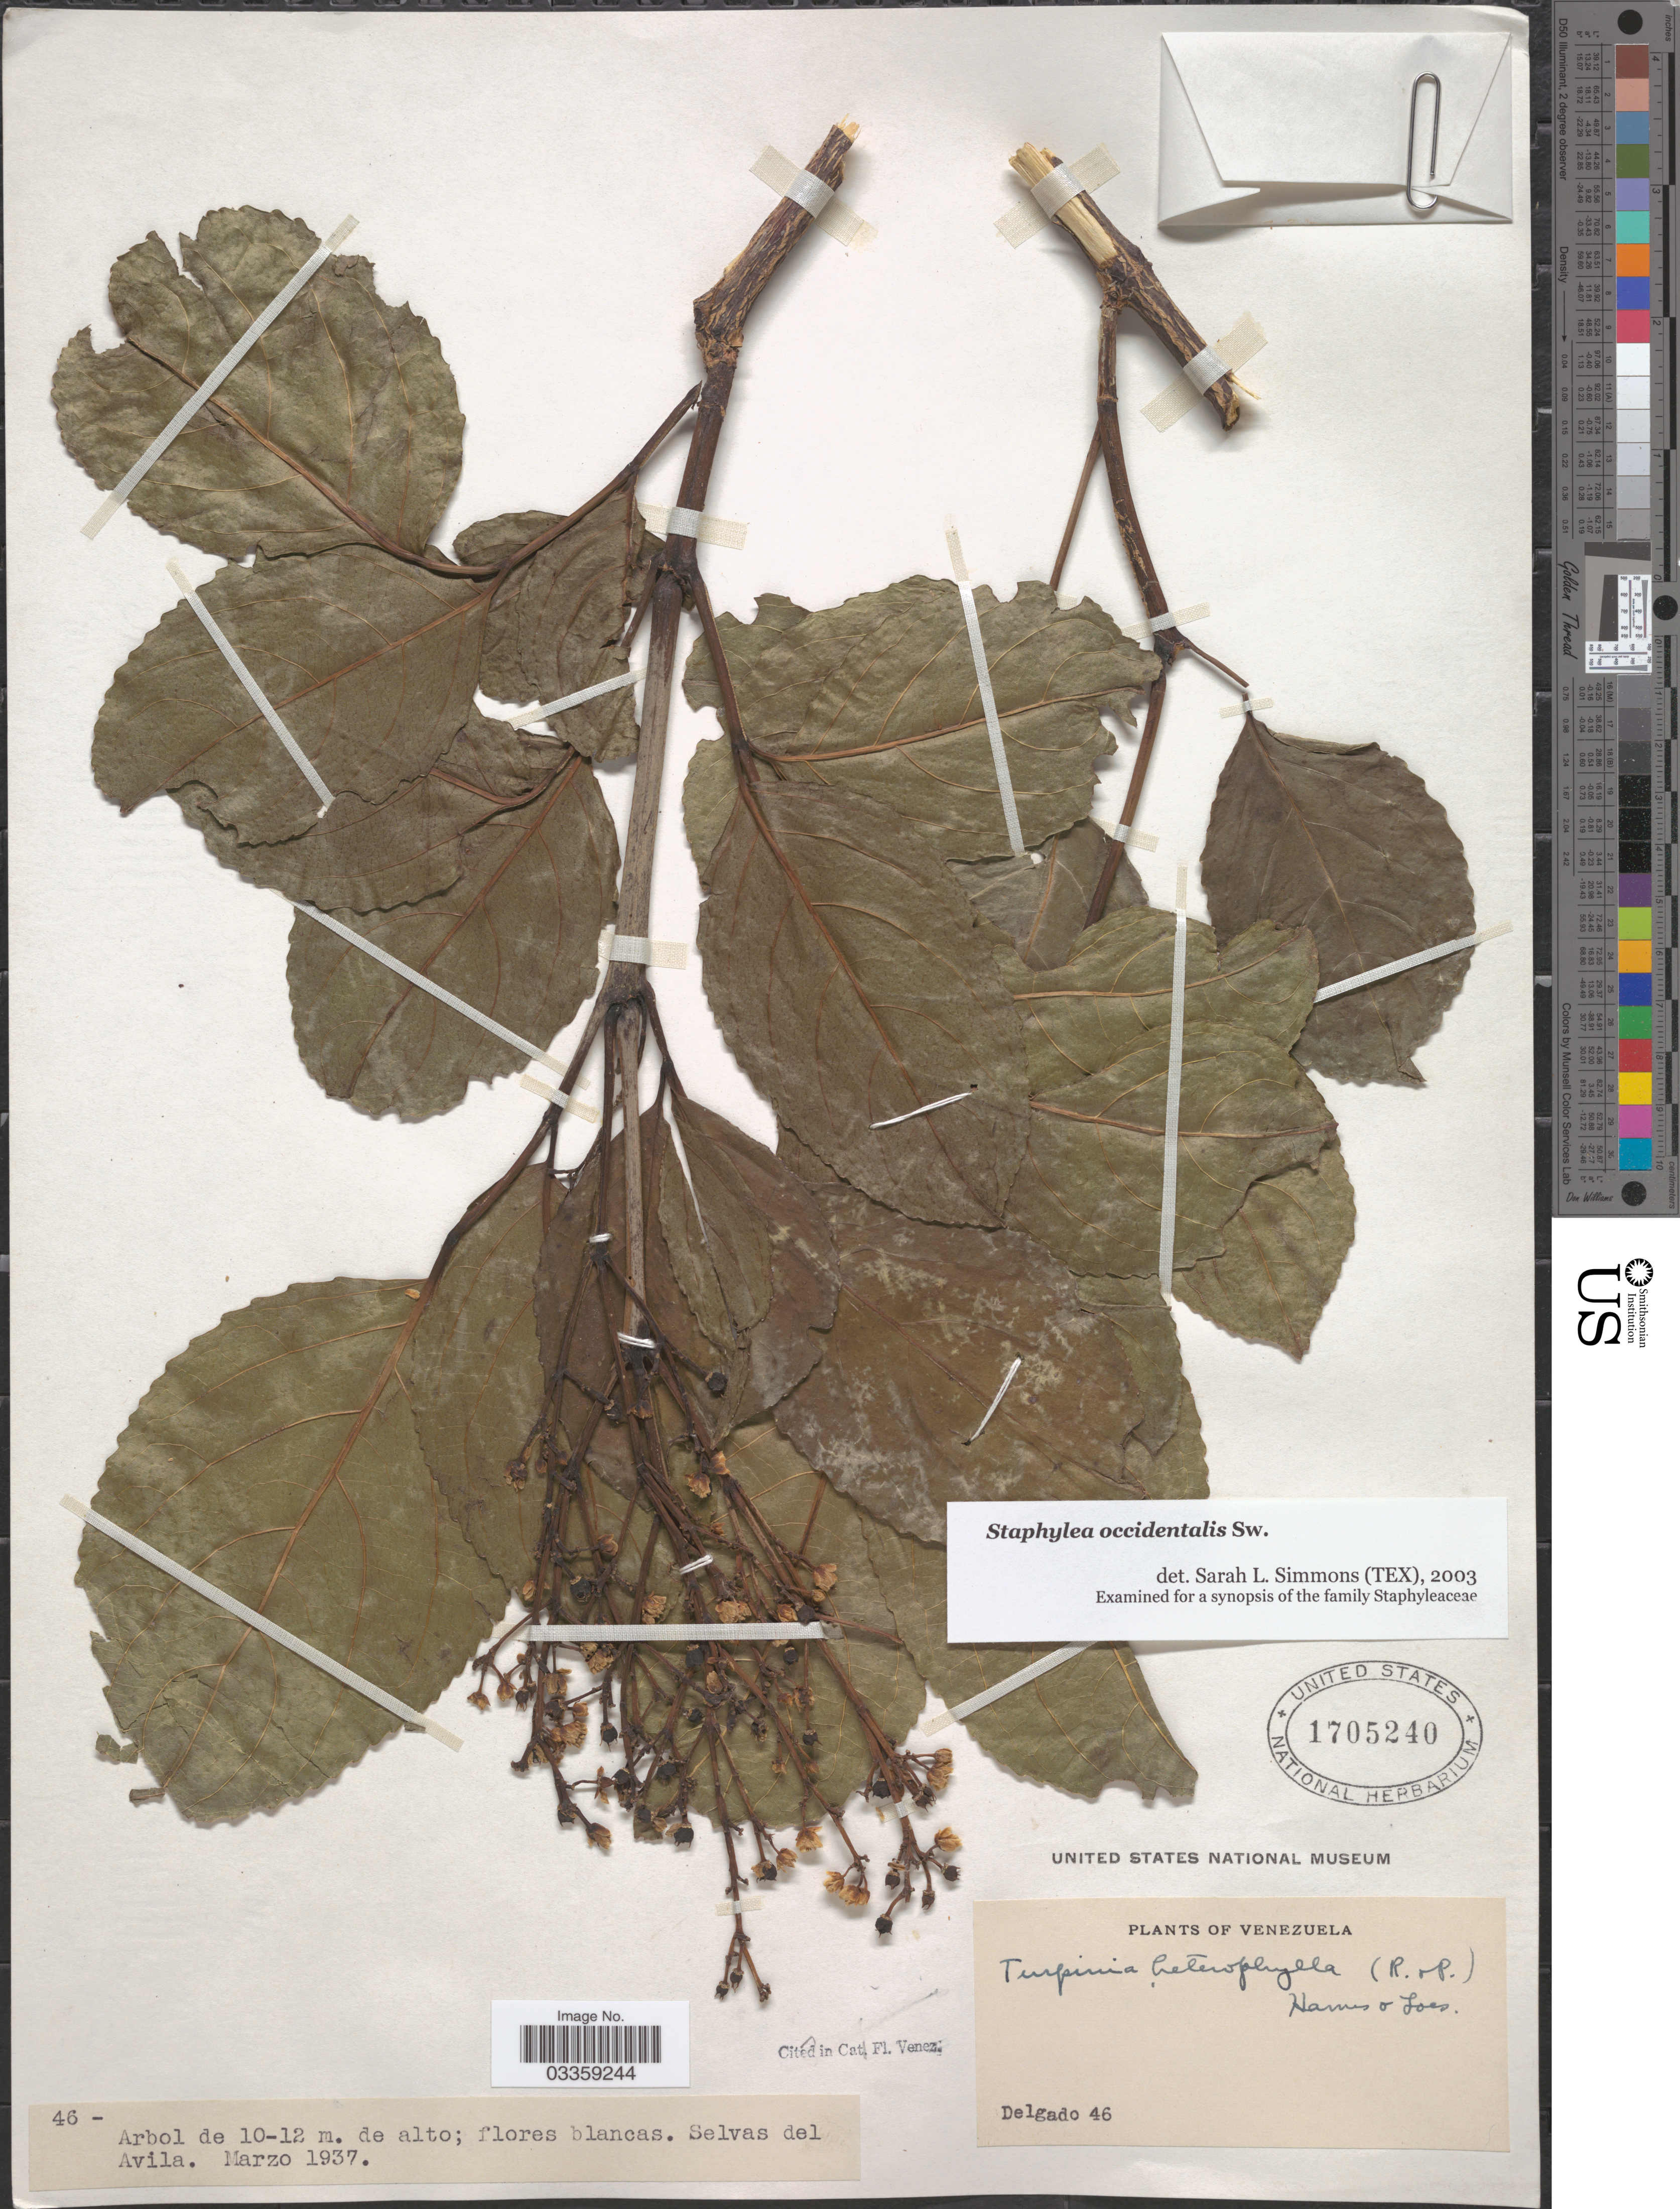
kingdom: Plantae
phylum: Tracheophyta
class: Magnoliopsida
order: Crossosomatales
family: Staphyleaceae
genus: Turpinia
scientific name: Turpinia occidentalis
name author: (Sw.) G. Don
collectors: Delgado, --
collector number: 46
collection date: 1937-03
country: Venezuela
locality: Selvas del Avila.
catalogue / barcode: US 1705240